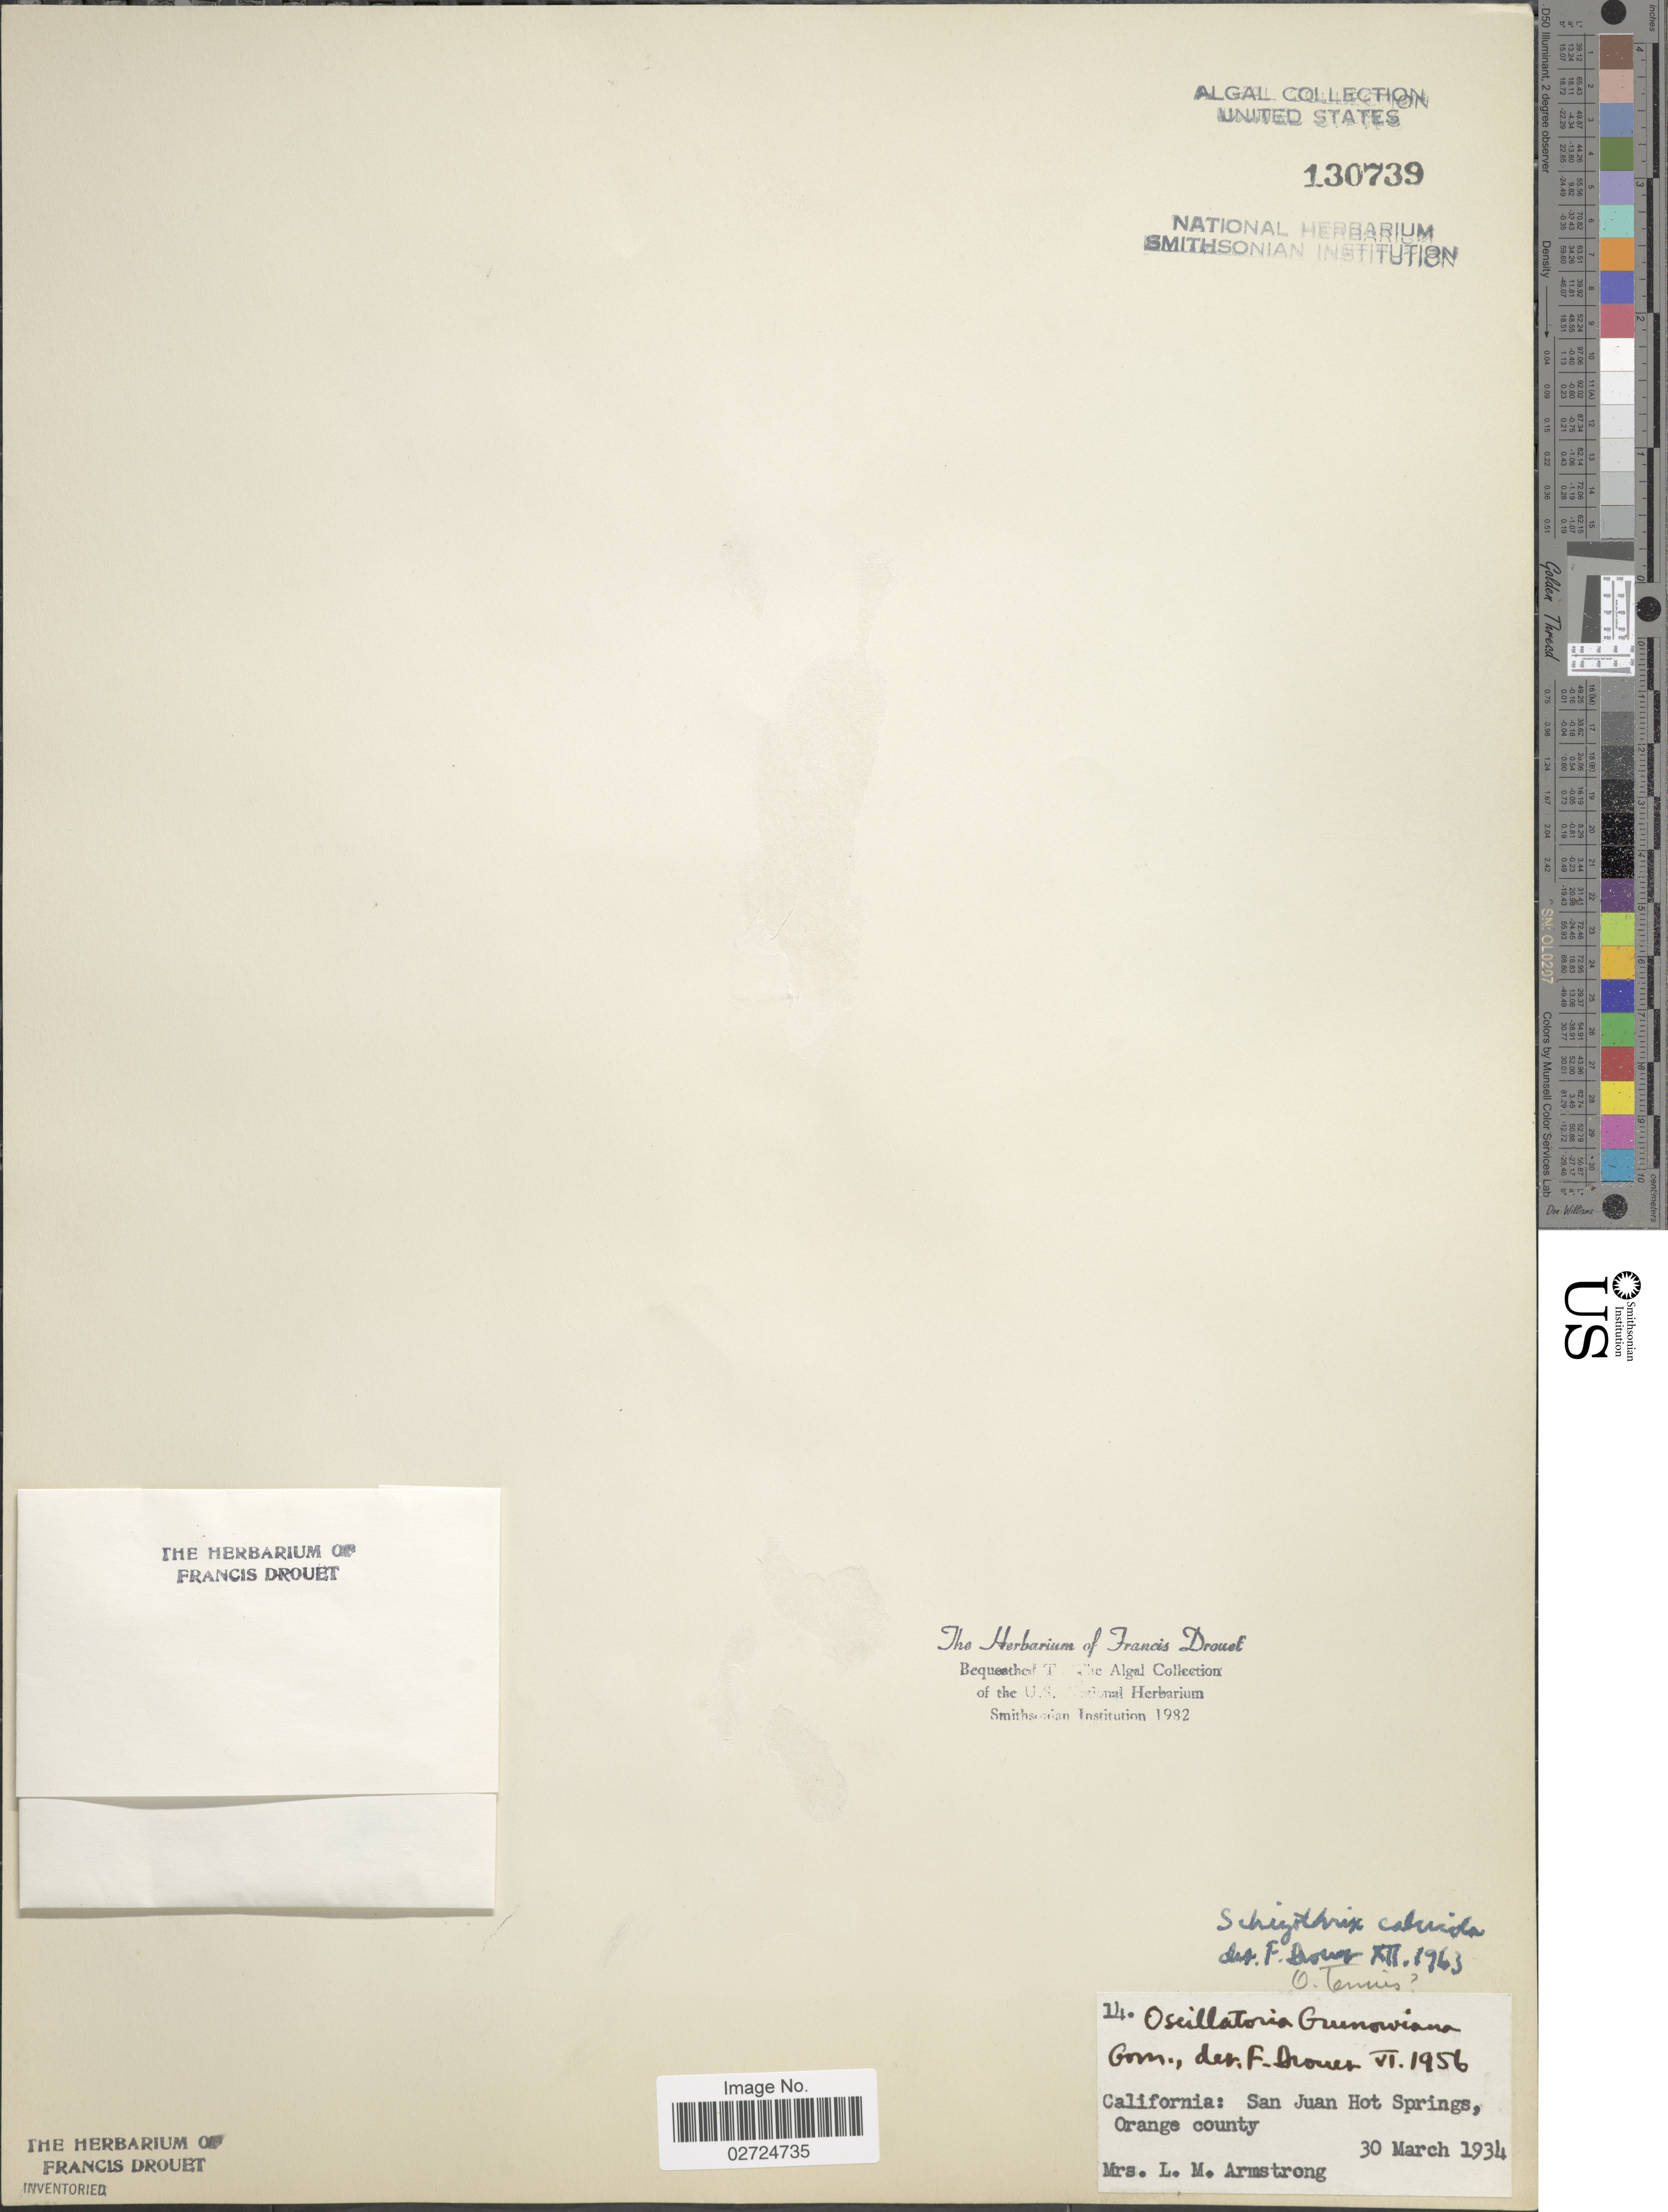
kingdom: Bacteria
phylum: Cyanobacteria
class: Cyanobacteriia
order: Leptolyngbyales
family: Trichocoleusaceae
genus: Schizothrix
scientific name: Schizothrix calcicola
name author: Gomont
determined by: Drouet, F. E.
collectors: L. Armstrong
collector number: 14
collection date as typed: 30 March 1934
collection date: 1934-03-30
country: United States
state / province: California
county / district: Orange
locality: San Juan hot springs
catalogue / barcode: US 130739